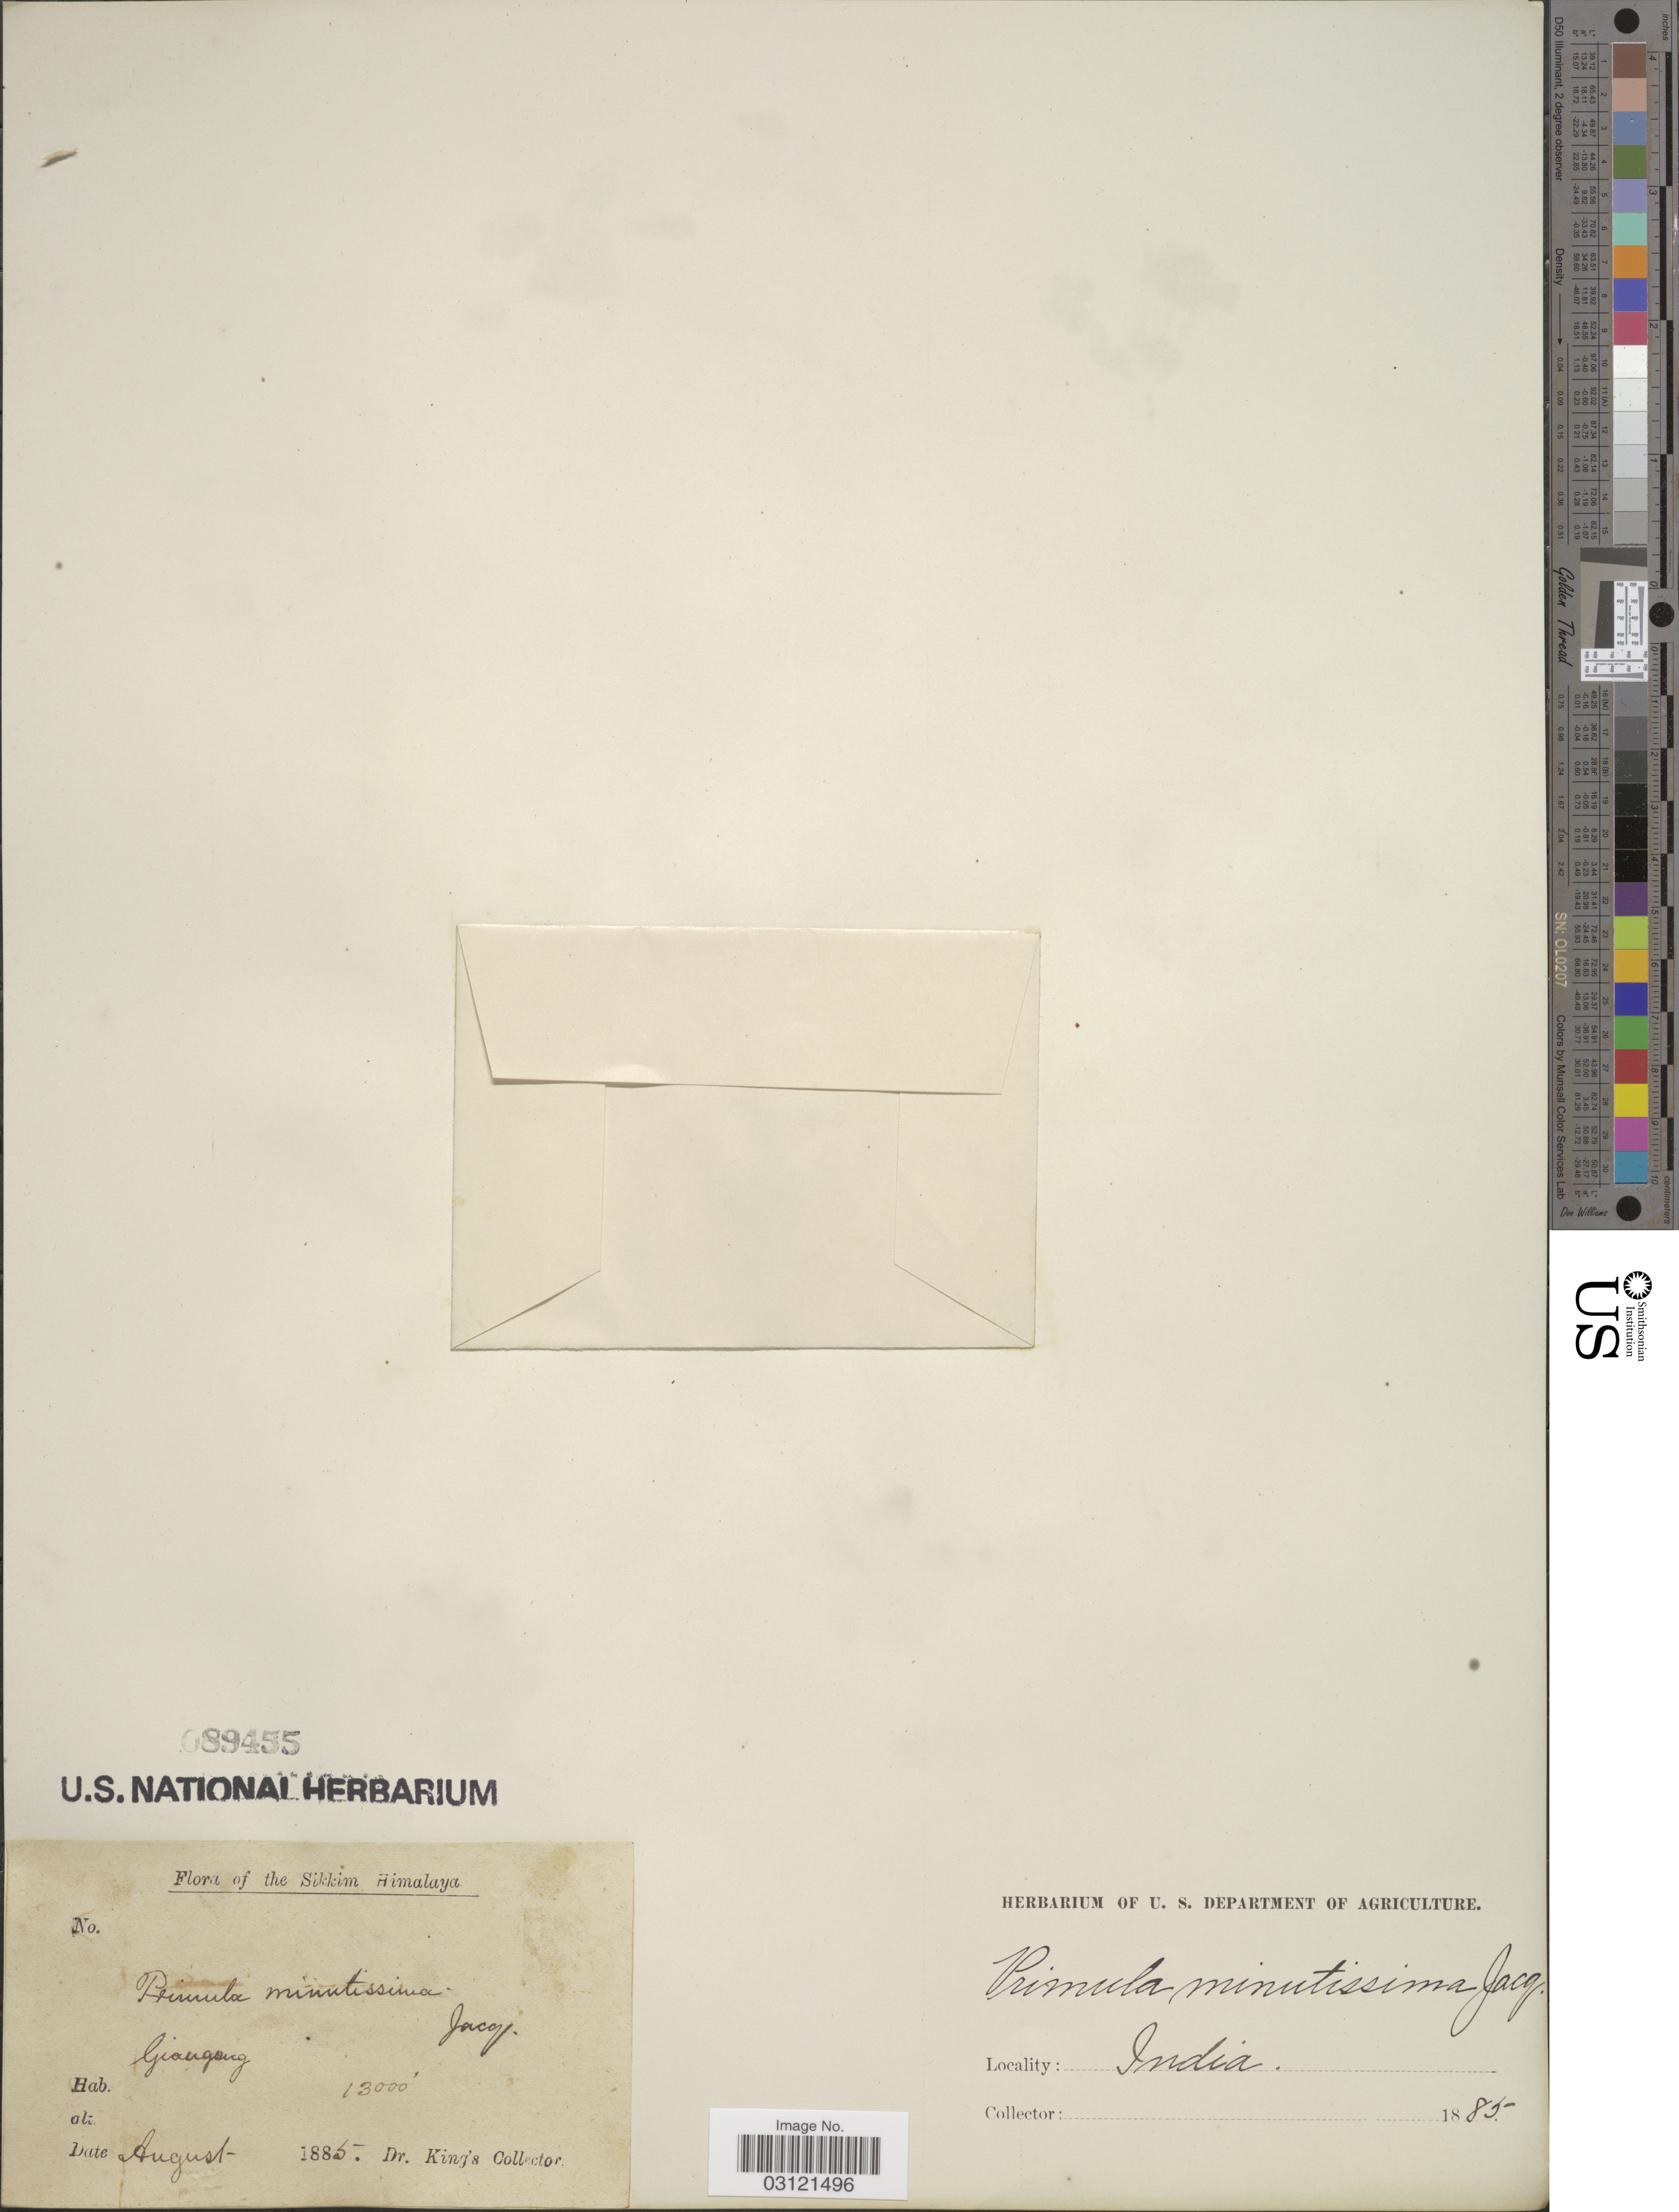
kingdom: Plantae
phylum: Tracheophyta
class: Magnoliopsida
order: Ericales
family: Primulaceae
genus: Primula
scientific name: Primula minutissima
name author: Jacquem. ex Duby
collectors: Dr. King's collector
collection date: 1885-08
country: India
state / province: Sikkim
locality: Sikkim Himalaya. Giangang.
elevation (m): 3962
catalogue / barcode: US 89455